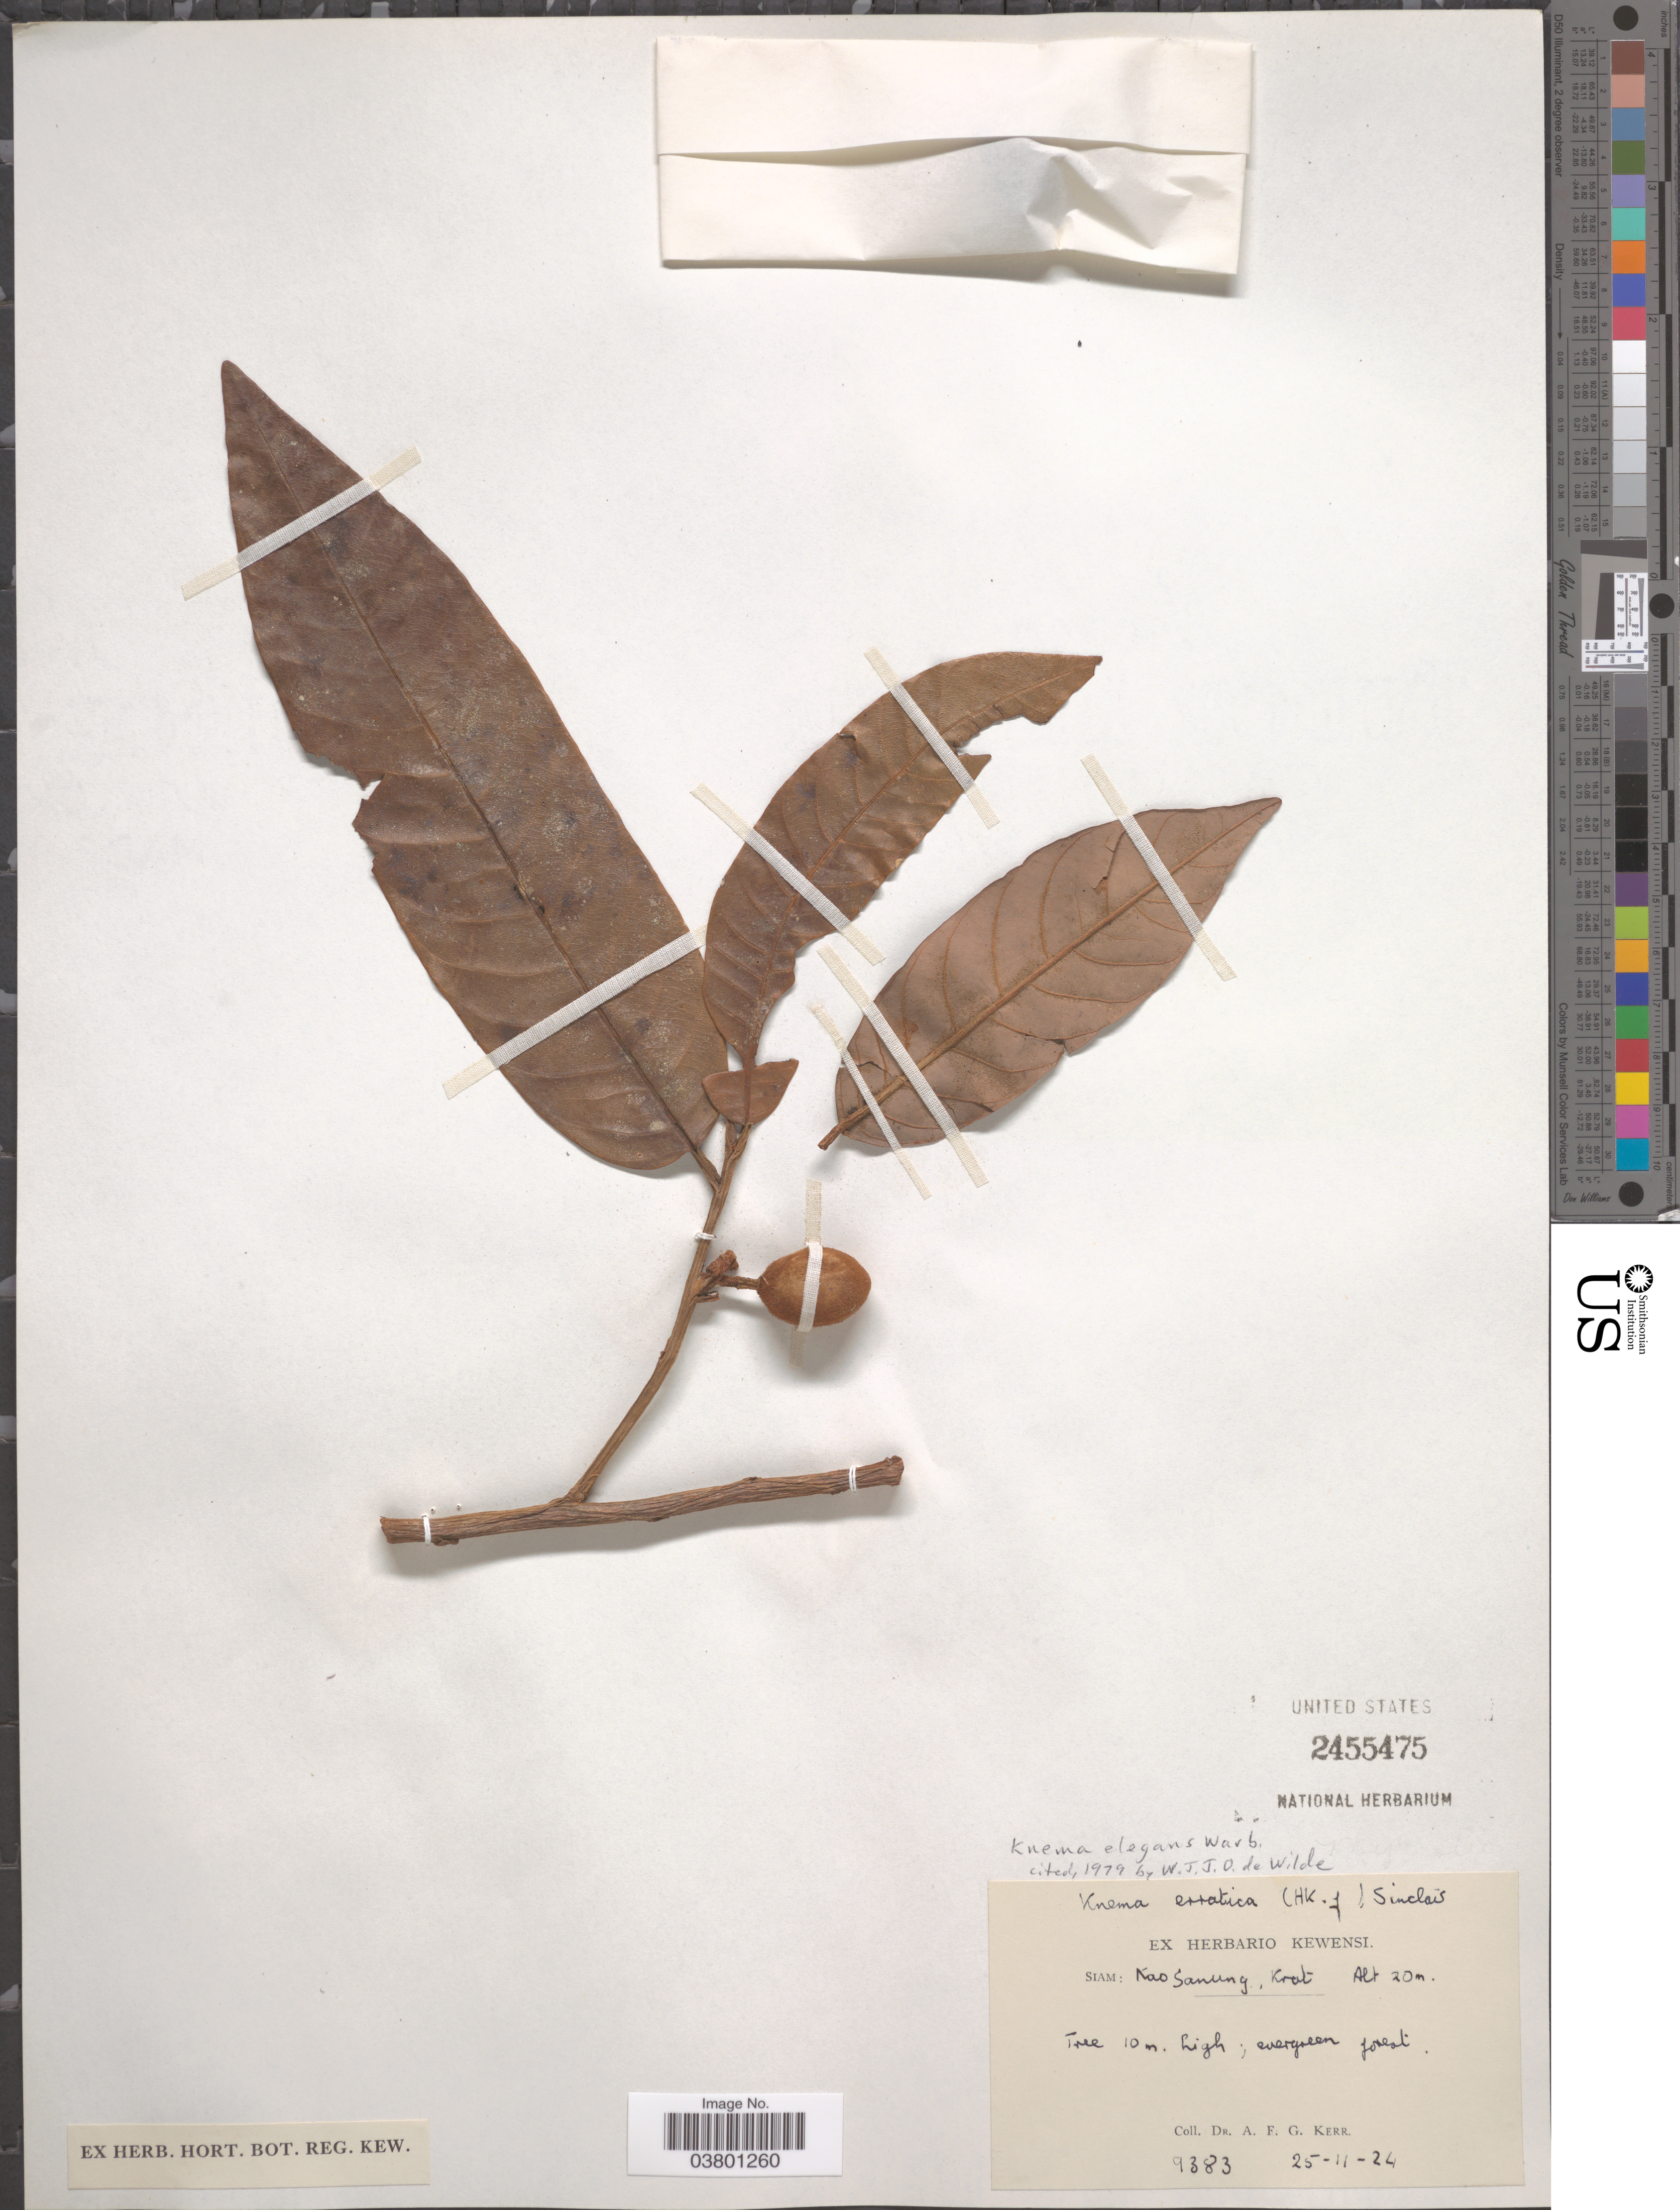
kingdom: Plantae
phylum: Tracheophyta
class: Magnoliopsida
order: Magnoliales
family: Myristicaceae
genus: Knema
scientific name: Knema elegans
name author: Warb.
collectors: A. F. G. Kerr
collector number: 9383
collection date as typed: Transcribed d/m/y: 25/11/24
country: Thailand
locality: Siam: Kao Sanung, Krat.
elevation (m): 20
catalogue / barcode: US 2455475